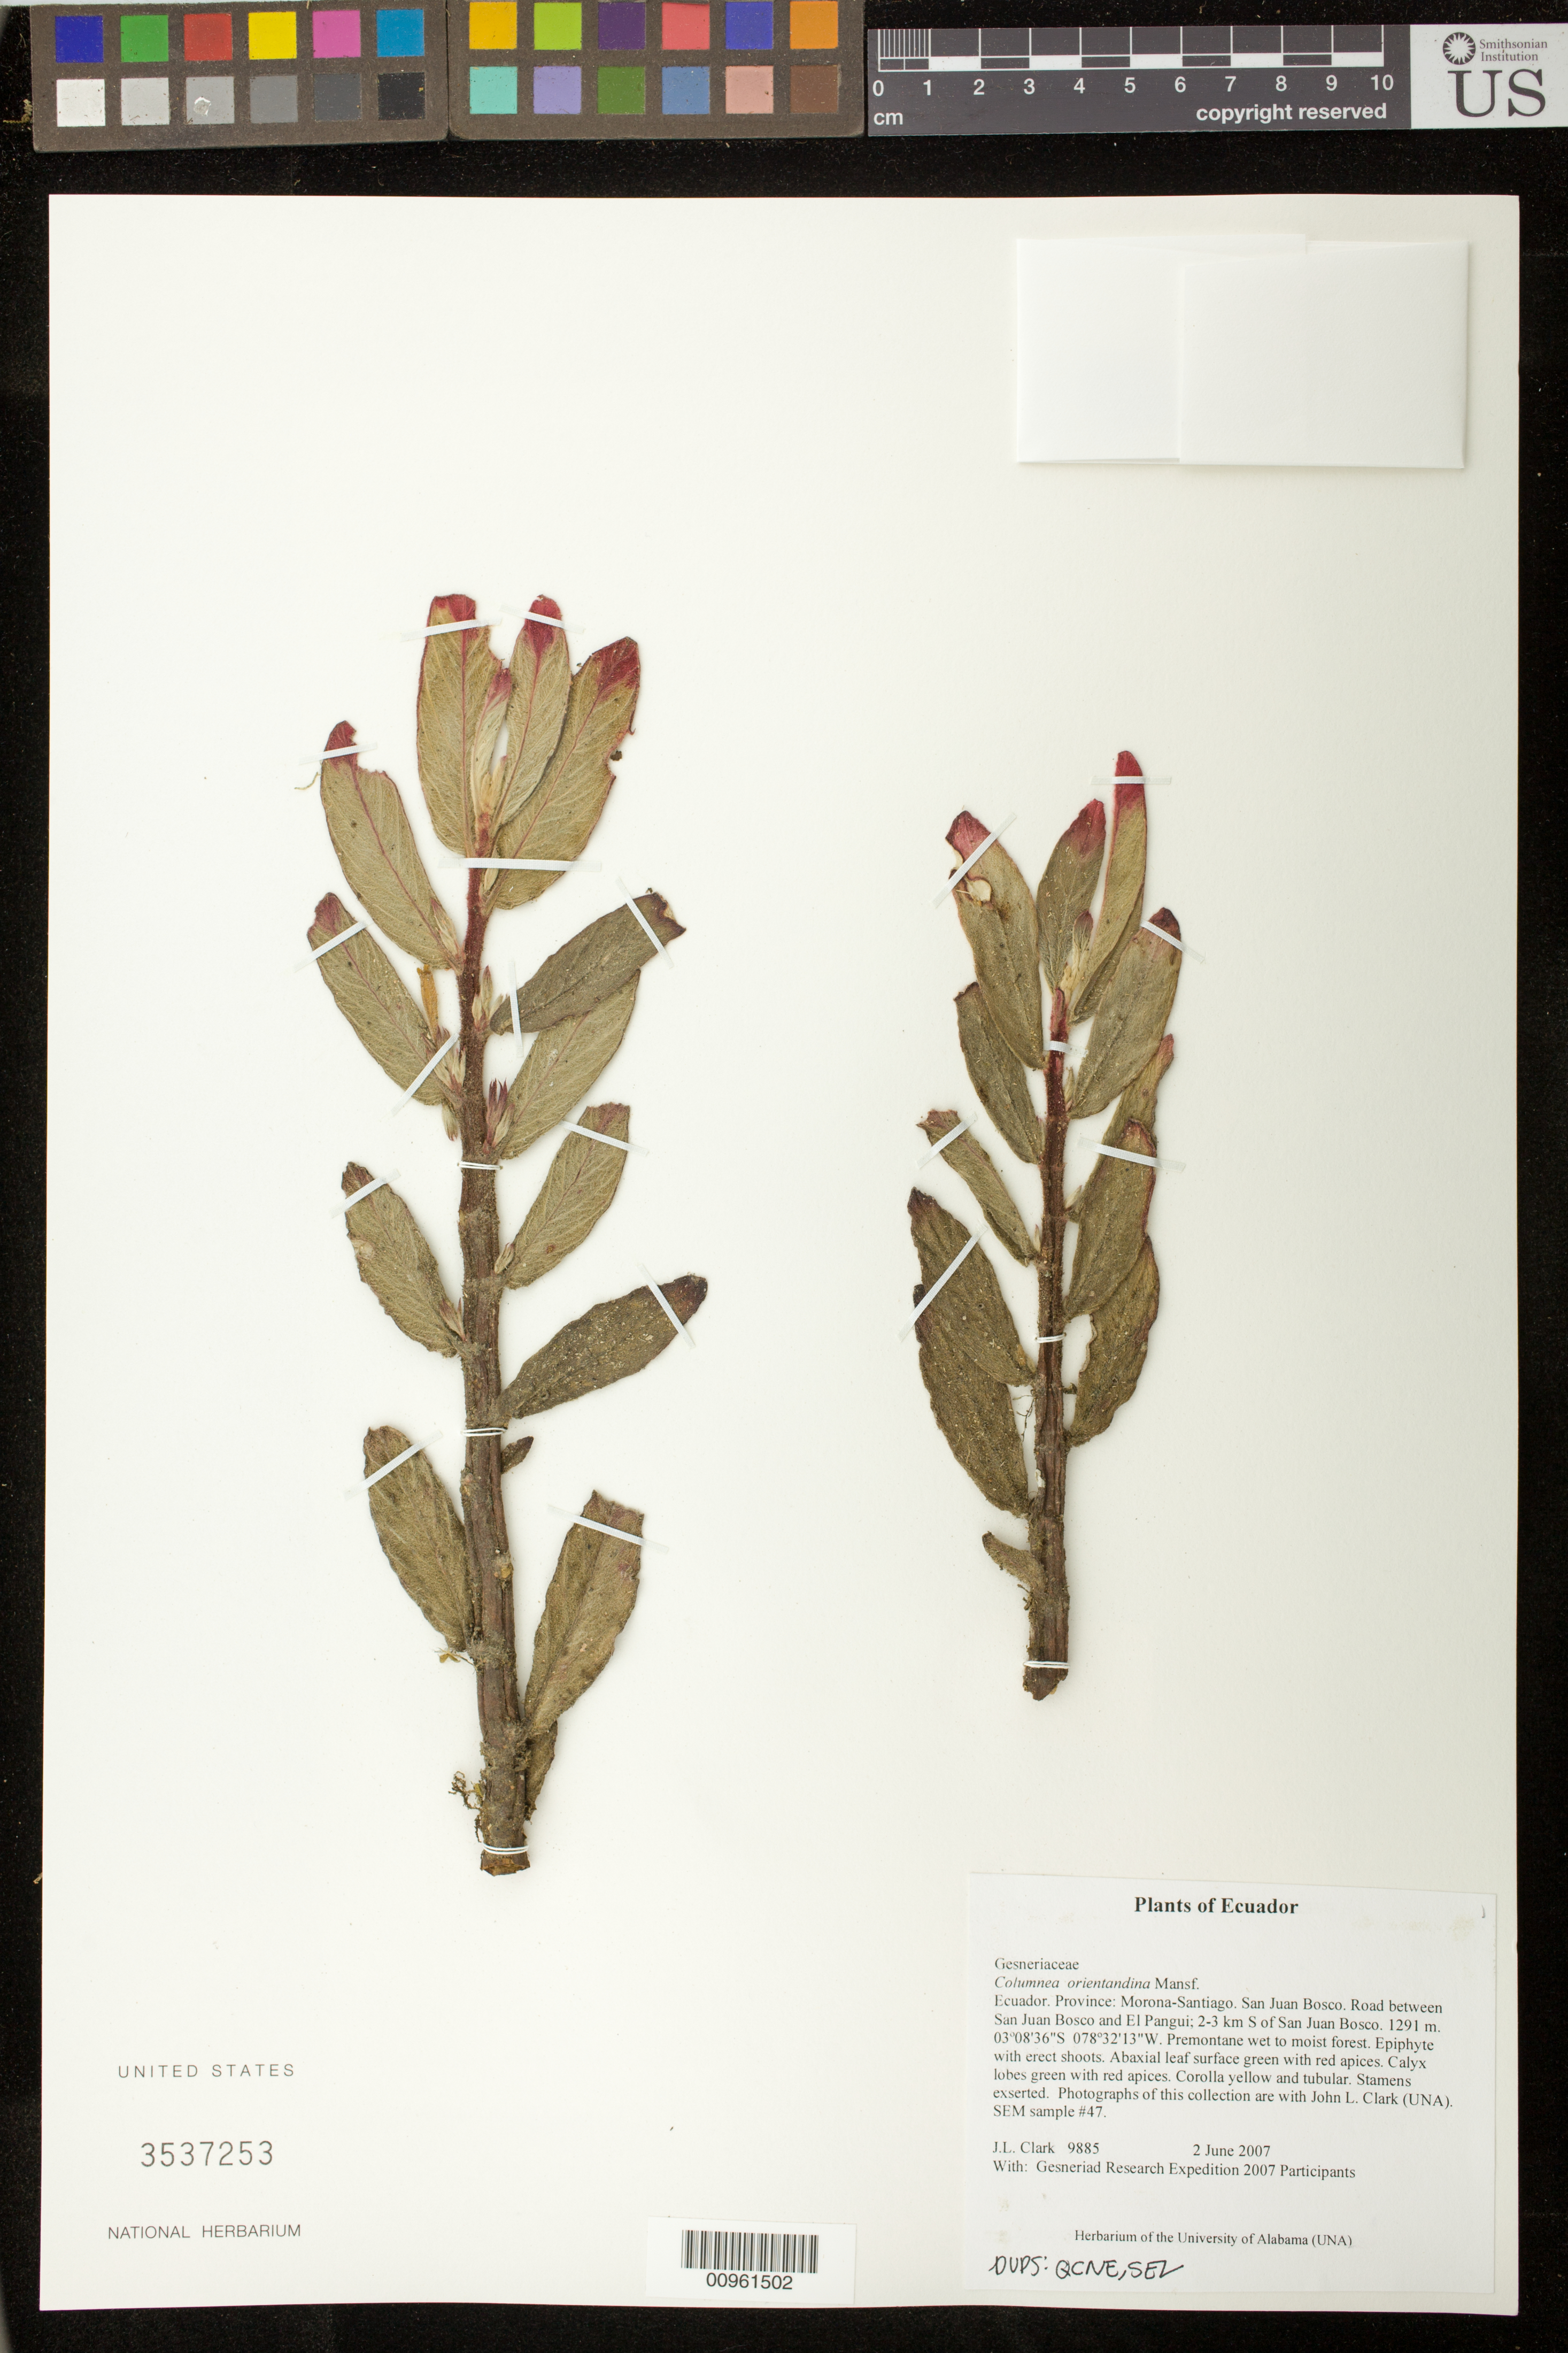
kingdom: Plantae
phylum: Tracheophyta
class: Magnoliopsida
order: Lamiales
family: Gesneriaceae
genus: Columnea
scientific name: Columnea orientandina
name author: (Wiehler) L.P. Kvist & L.E. Skog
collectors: J. L. Clark & Gesneriad Research Expedition 2007 Participants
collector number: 9885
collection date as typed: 02 Jun 2007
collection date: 2007-06-02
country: Ecuador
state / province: Morona-Santiago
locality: San Juan Bosco. Road between San Juan Bosco and El Pangui; 2-3 km S of San Juan Bosco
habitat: Premontane wet to moist forest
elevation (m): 1291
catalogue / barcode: US 3537253